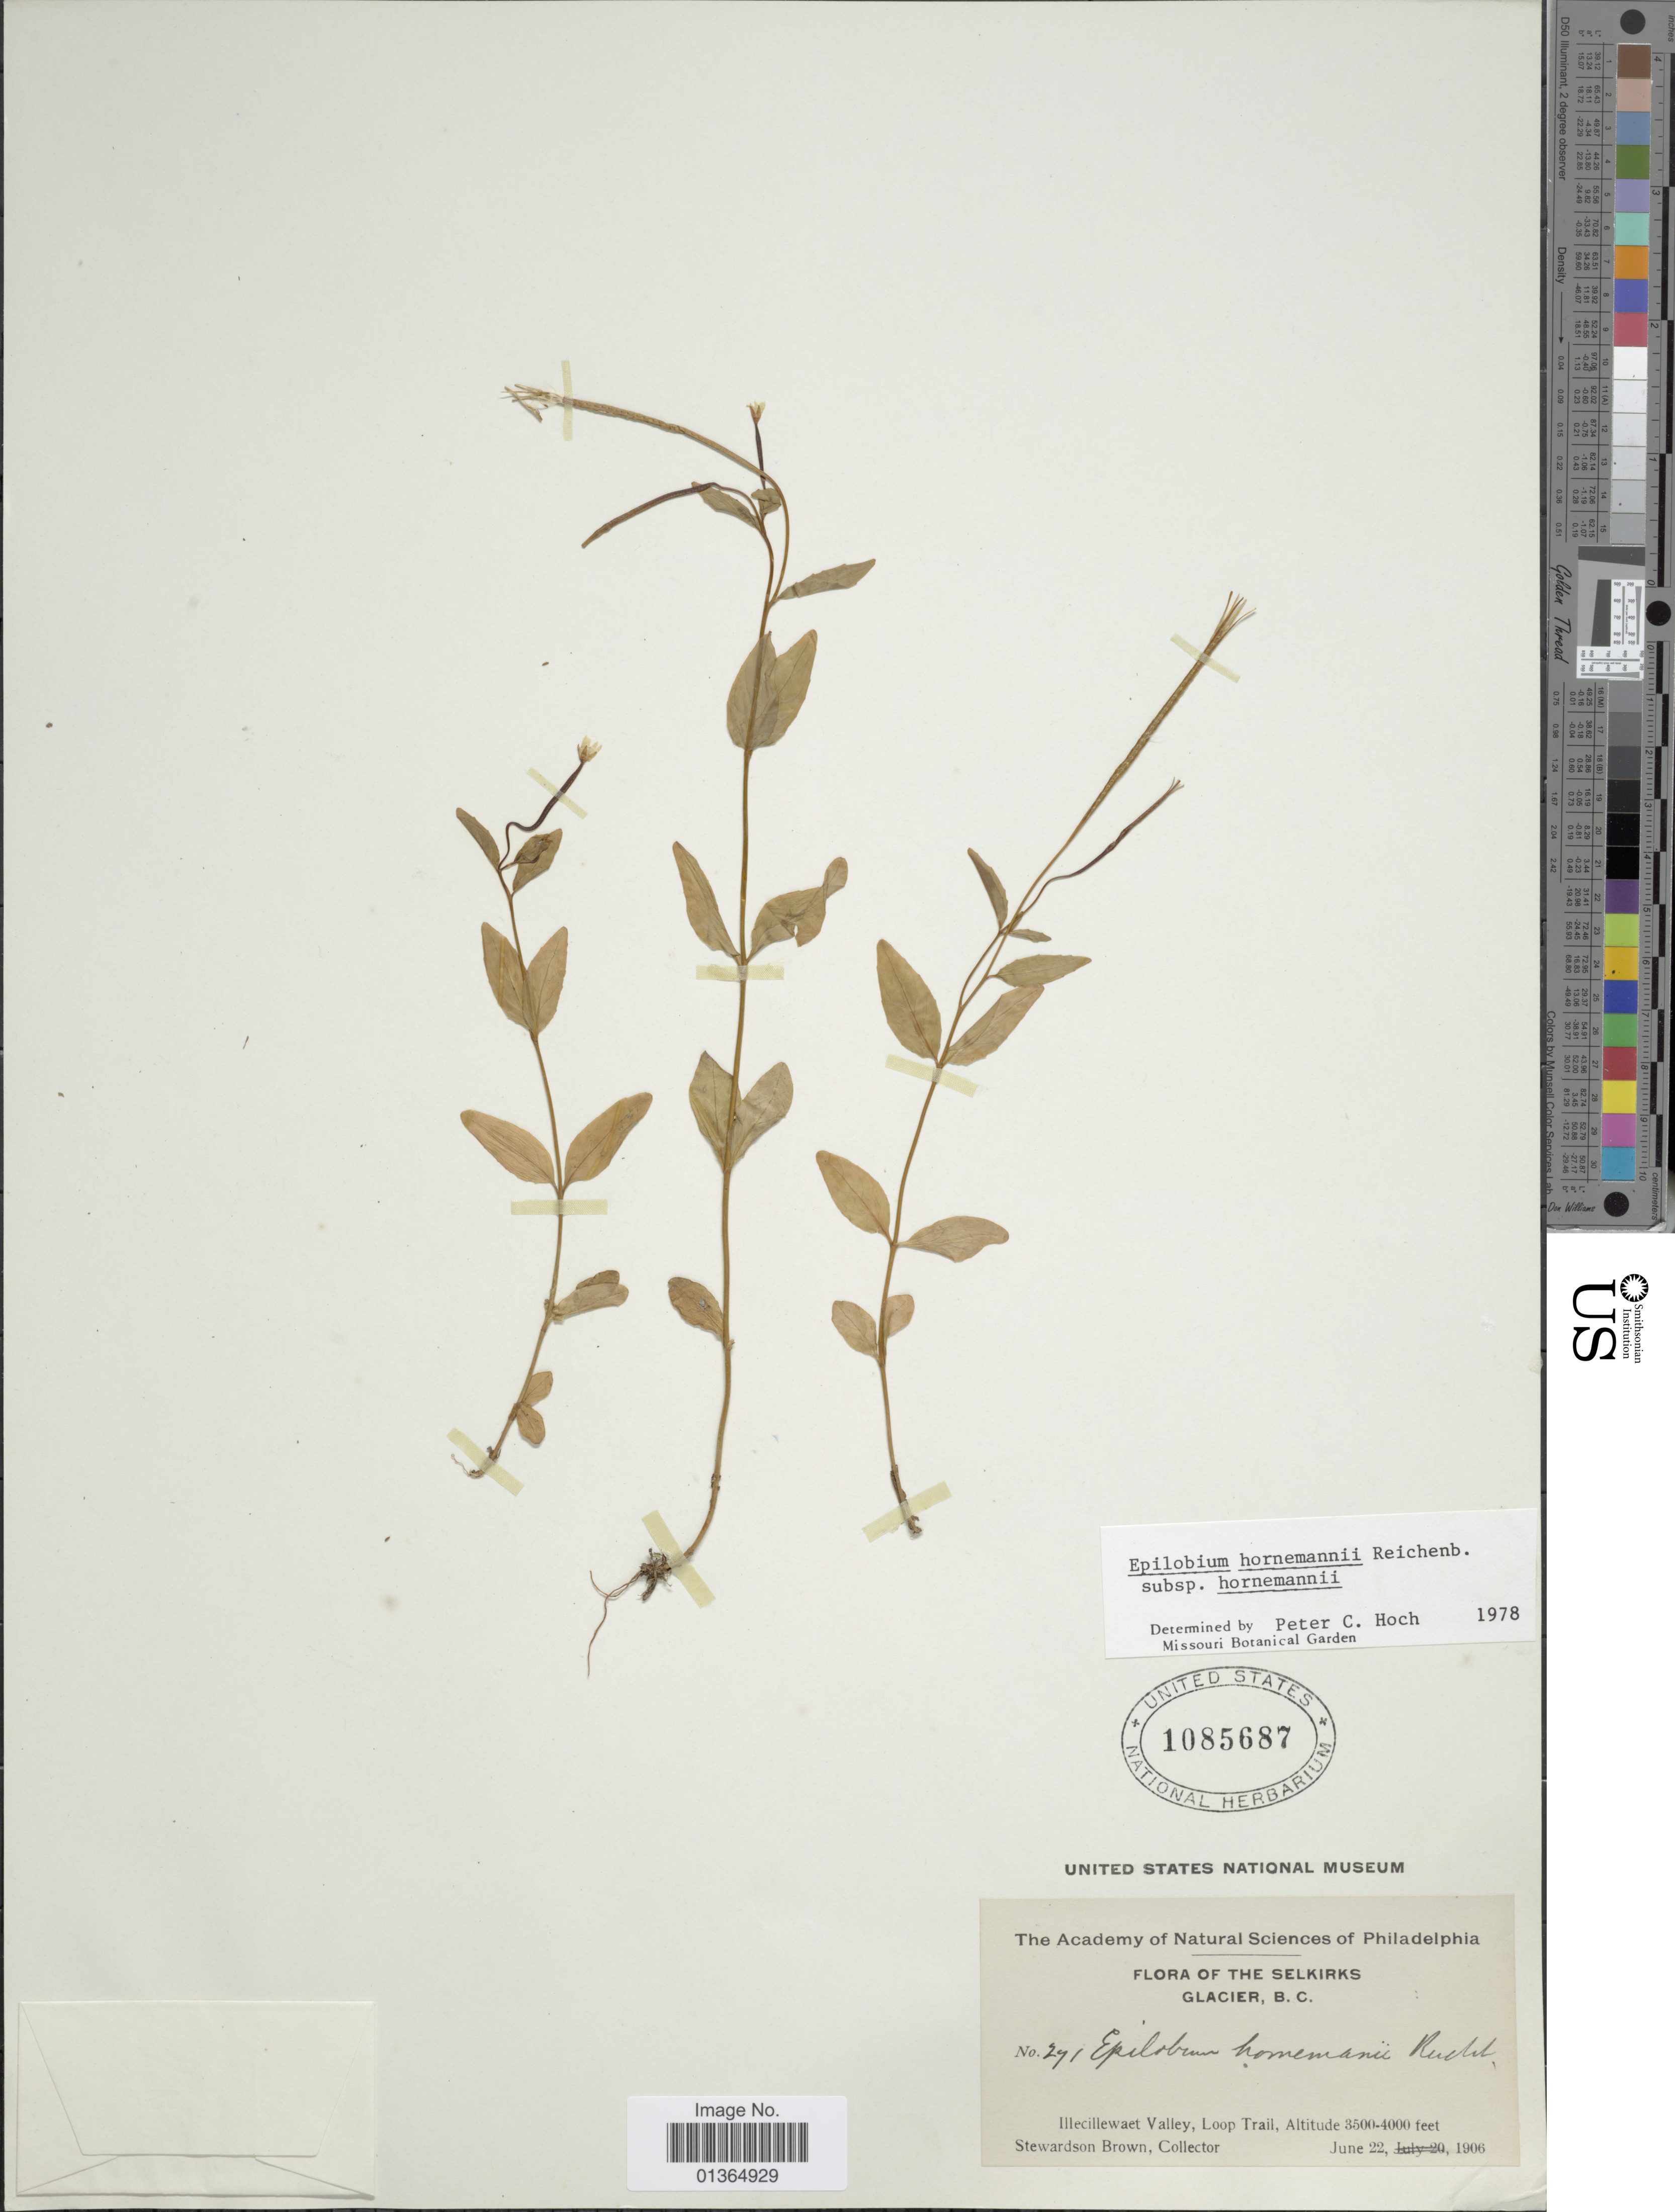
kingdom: Plantae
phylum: Tracheophyta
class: Magnoliopsida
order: Myrtales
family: Onagraceae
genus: Epilobium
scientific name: Epilobium hornemannii subsp. hornemannii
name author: Rchb.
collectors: S. Brown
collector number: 271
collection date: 1906-06-22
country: Canada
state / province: British Columbia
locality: Selkirks Glacier. Illecillewaet Valley, Loop Trail.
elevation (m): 1067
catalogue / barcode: US 1085687